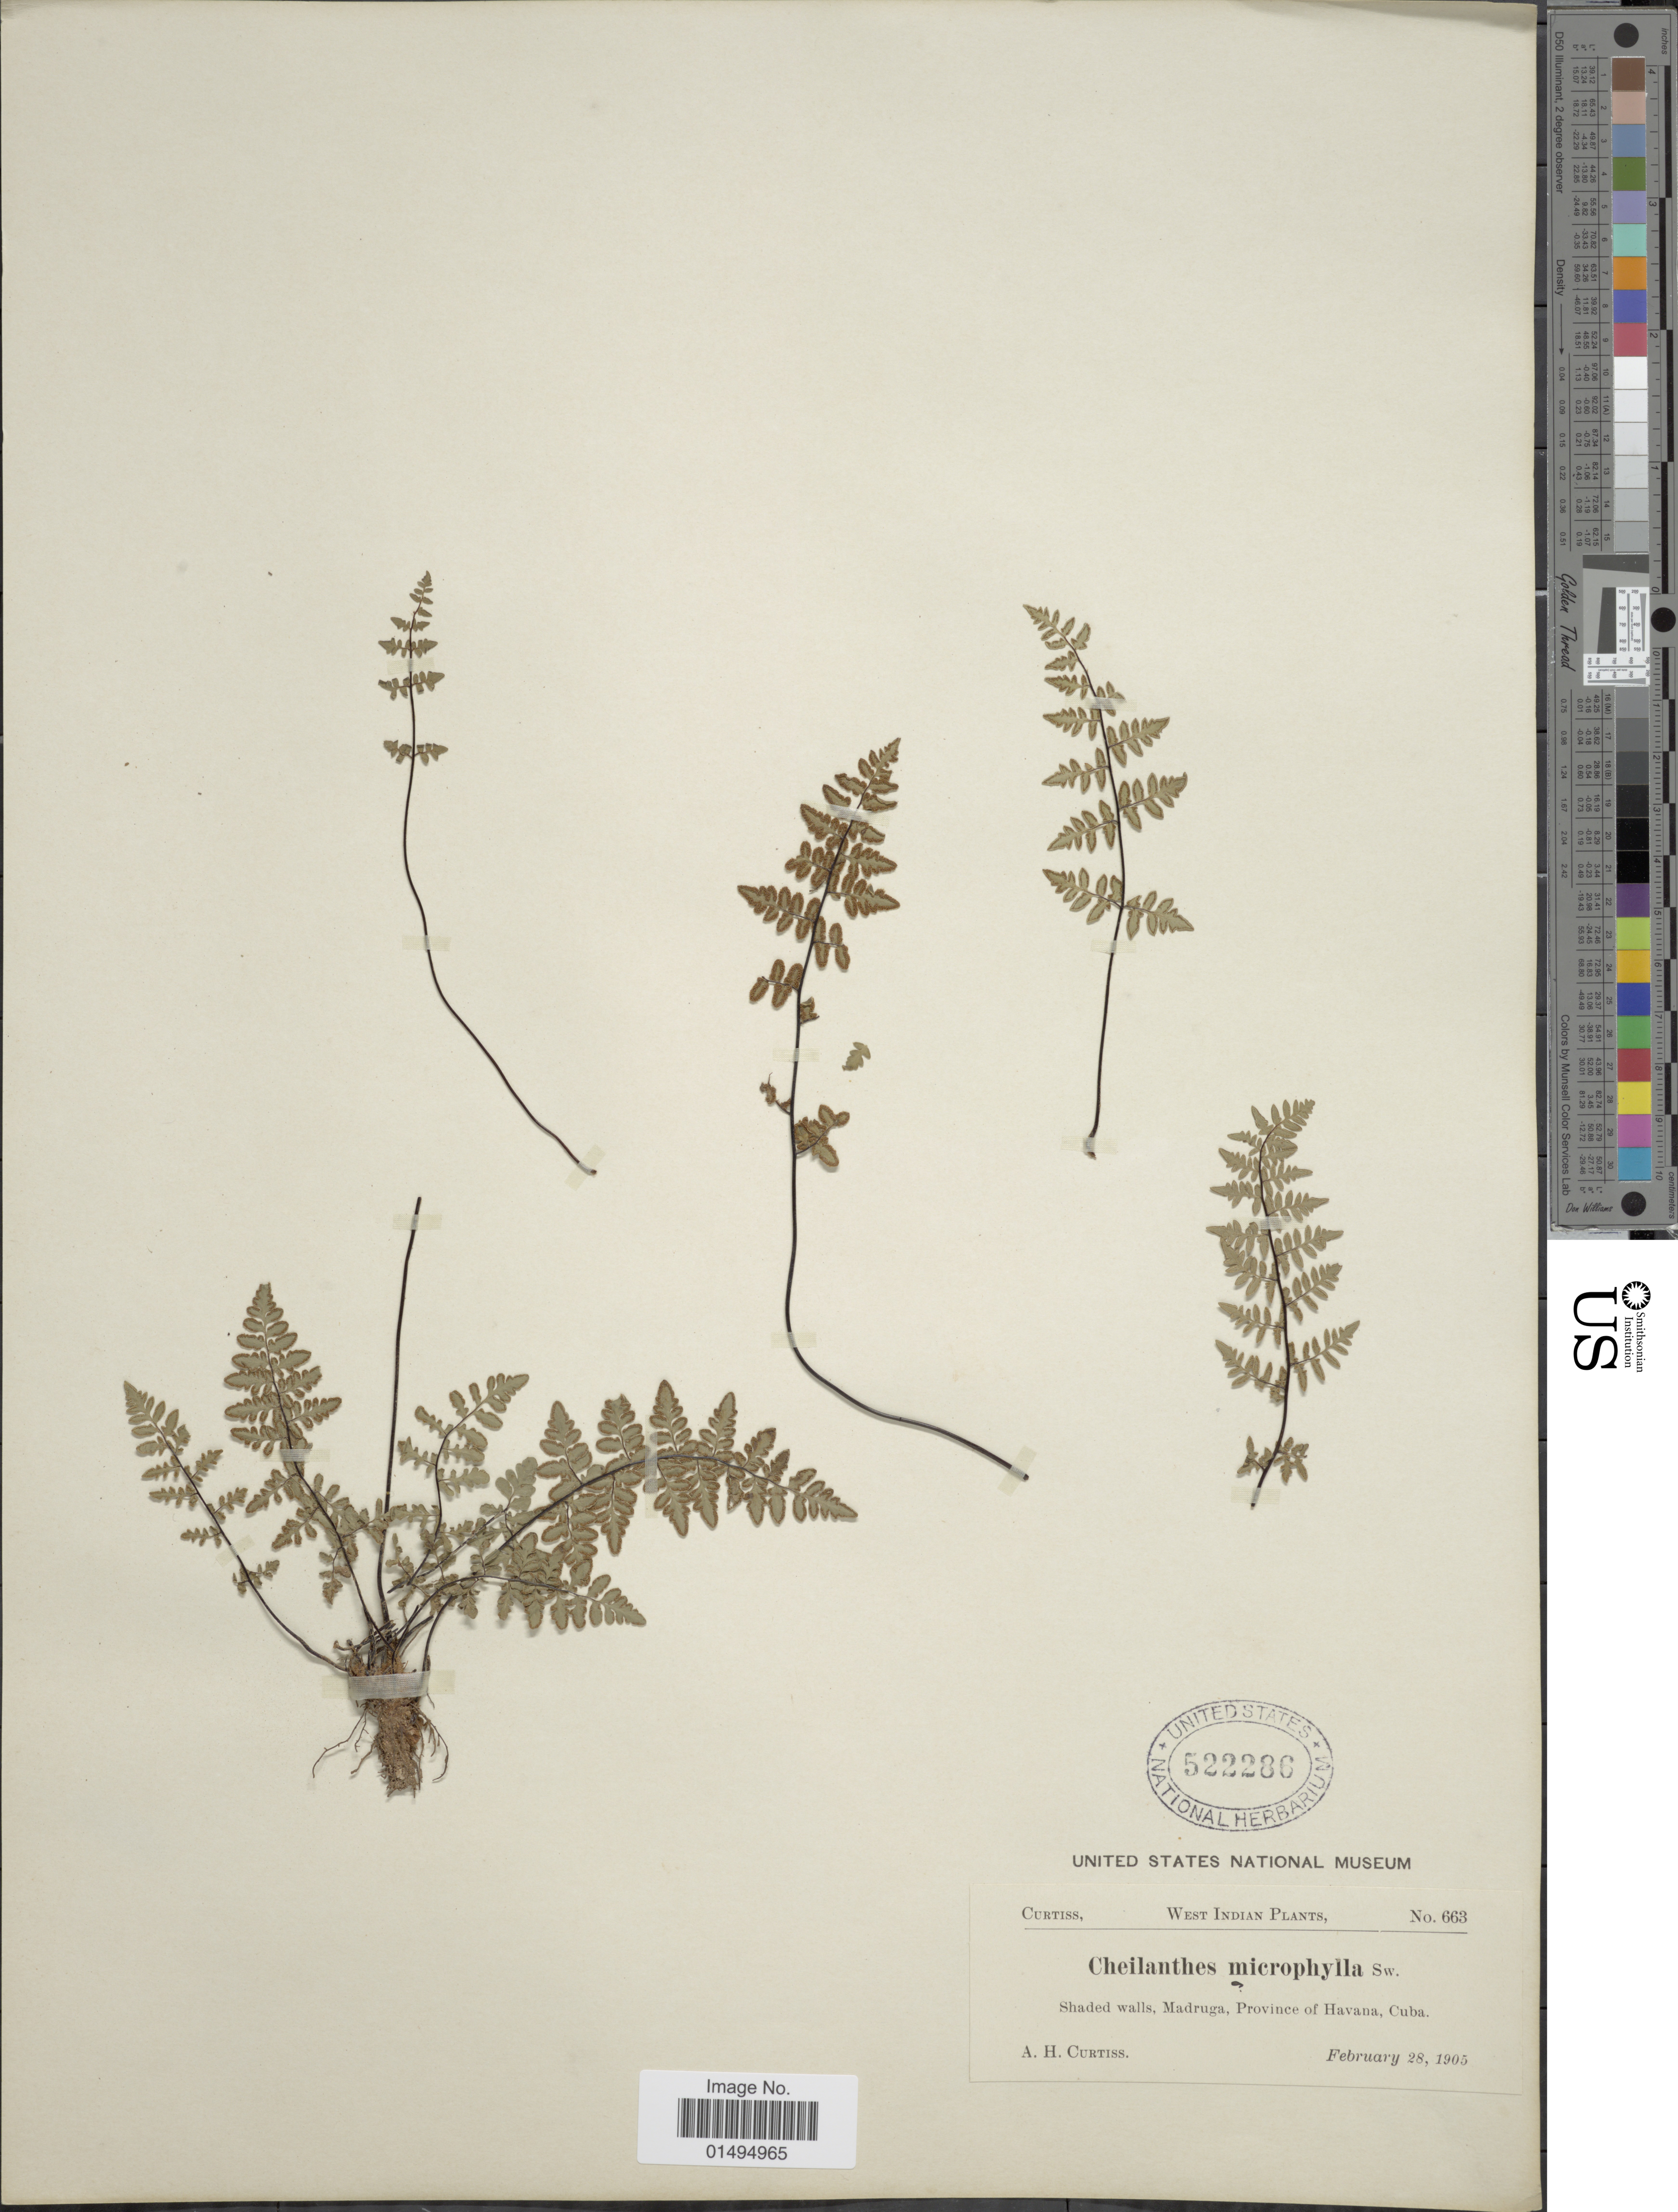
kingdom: Plantae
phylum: Tracheophyta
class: Polypodiopsida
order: Polypodiales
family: Pteridaceae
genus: Myriopteris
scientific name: Myriopteris microphylla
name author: (Sw.) Grusz & Windham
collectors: A. H. Curtiss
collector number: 663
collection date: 1905-02-28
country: Cuba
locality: Shaded walls, Madruga, Province Of Havana. West Indian.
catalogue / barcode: US 522286